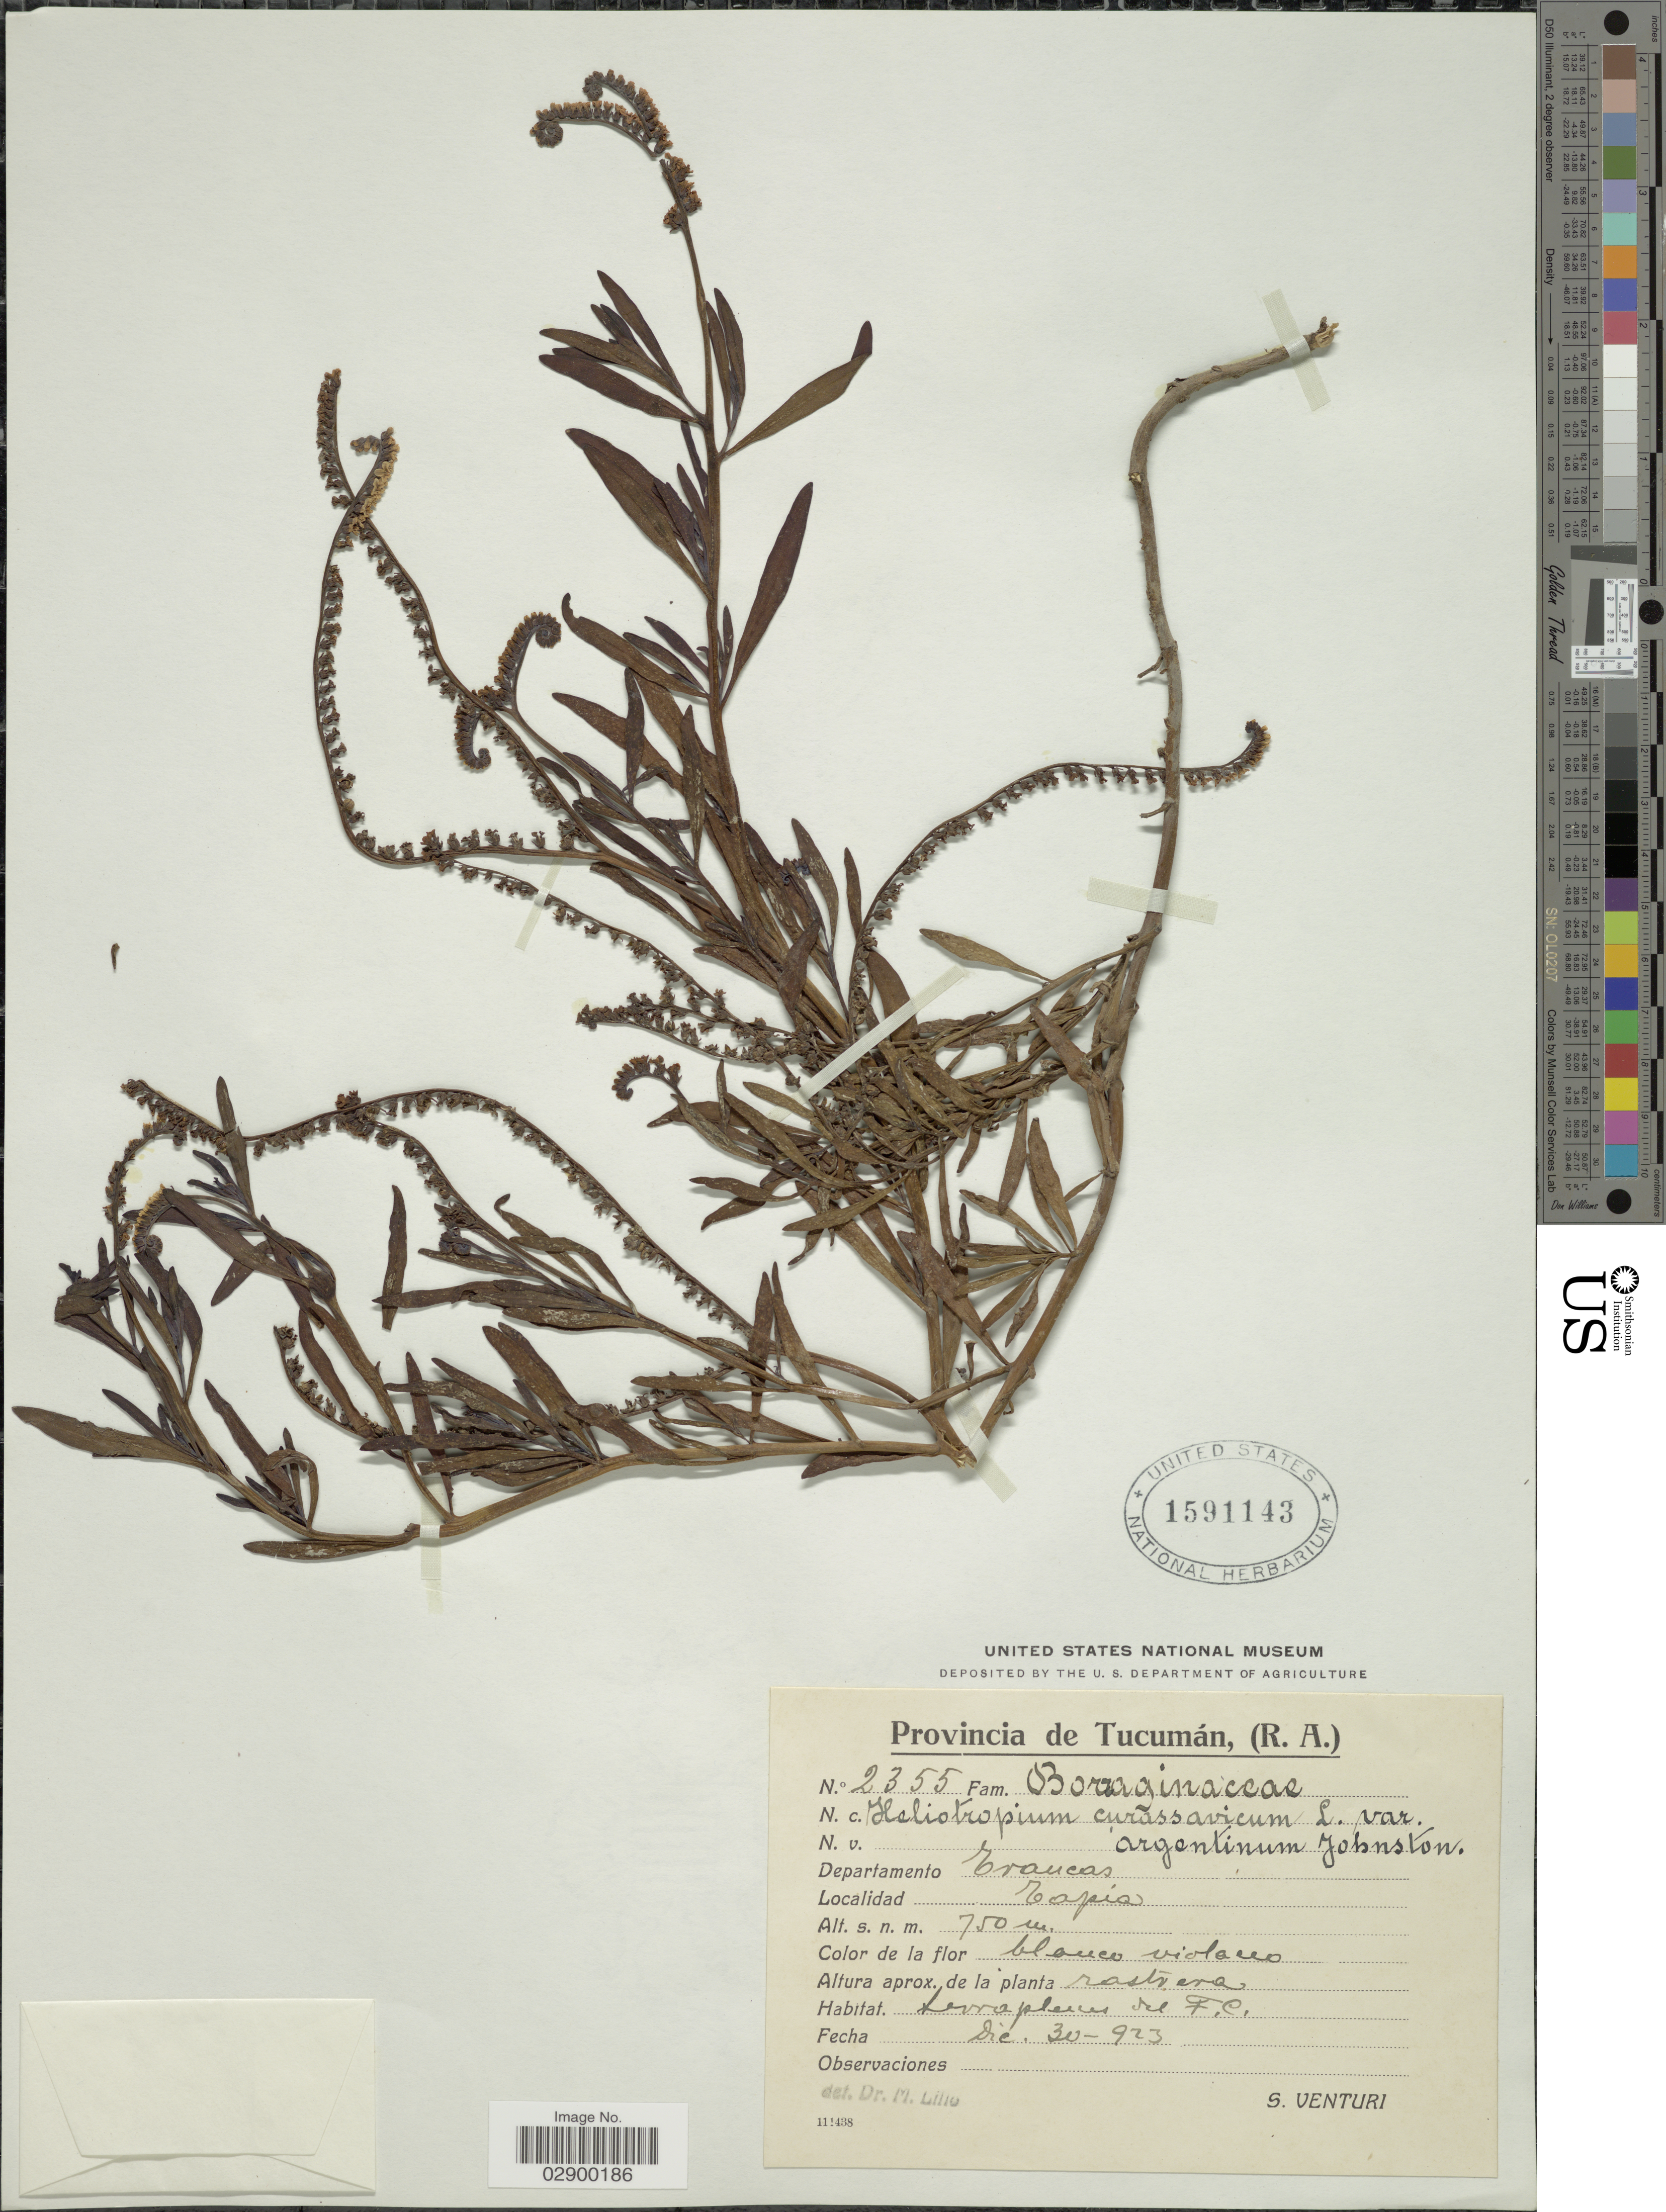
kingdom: Plantae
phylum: Tracheophyta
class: Magnoliopsida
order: Boraginales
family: Heliotropiaceae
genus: Heliotropium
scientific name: Heliotropium curassavicum var. argentinum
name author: I.M. Johnst.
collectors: S. Venturi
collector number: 2355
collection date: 1923-12-30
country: Argentina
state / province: Tucuman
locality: Provincia de Tucumán, (R.A.), Departamento Trancas, Tapia.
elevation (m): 750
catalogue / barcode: US 1591143